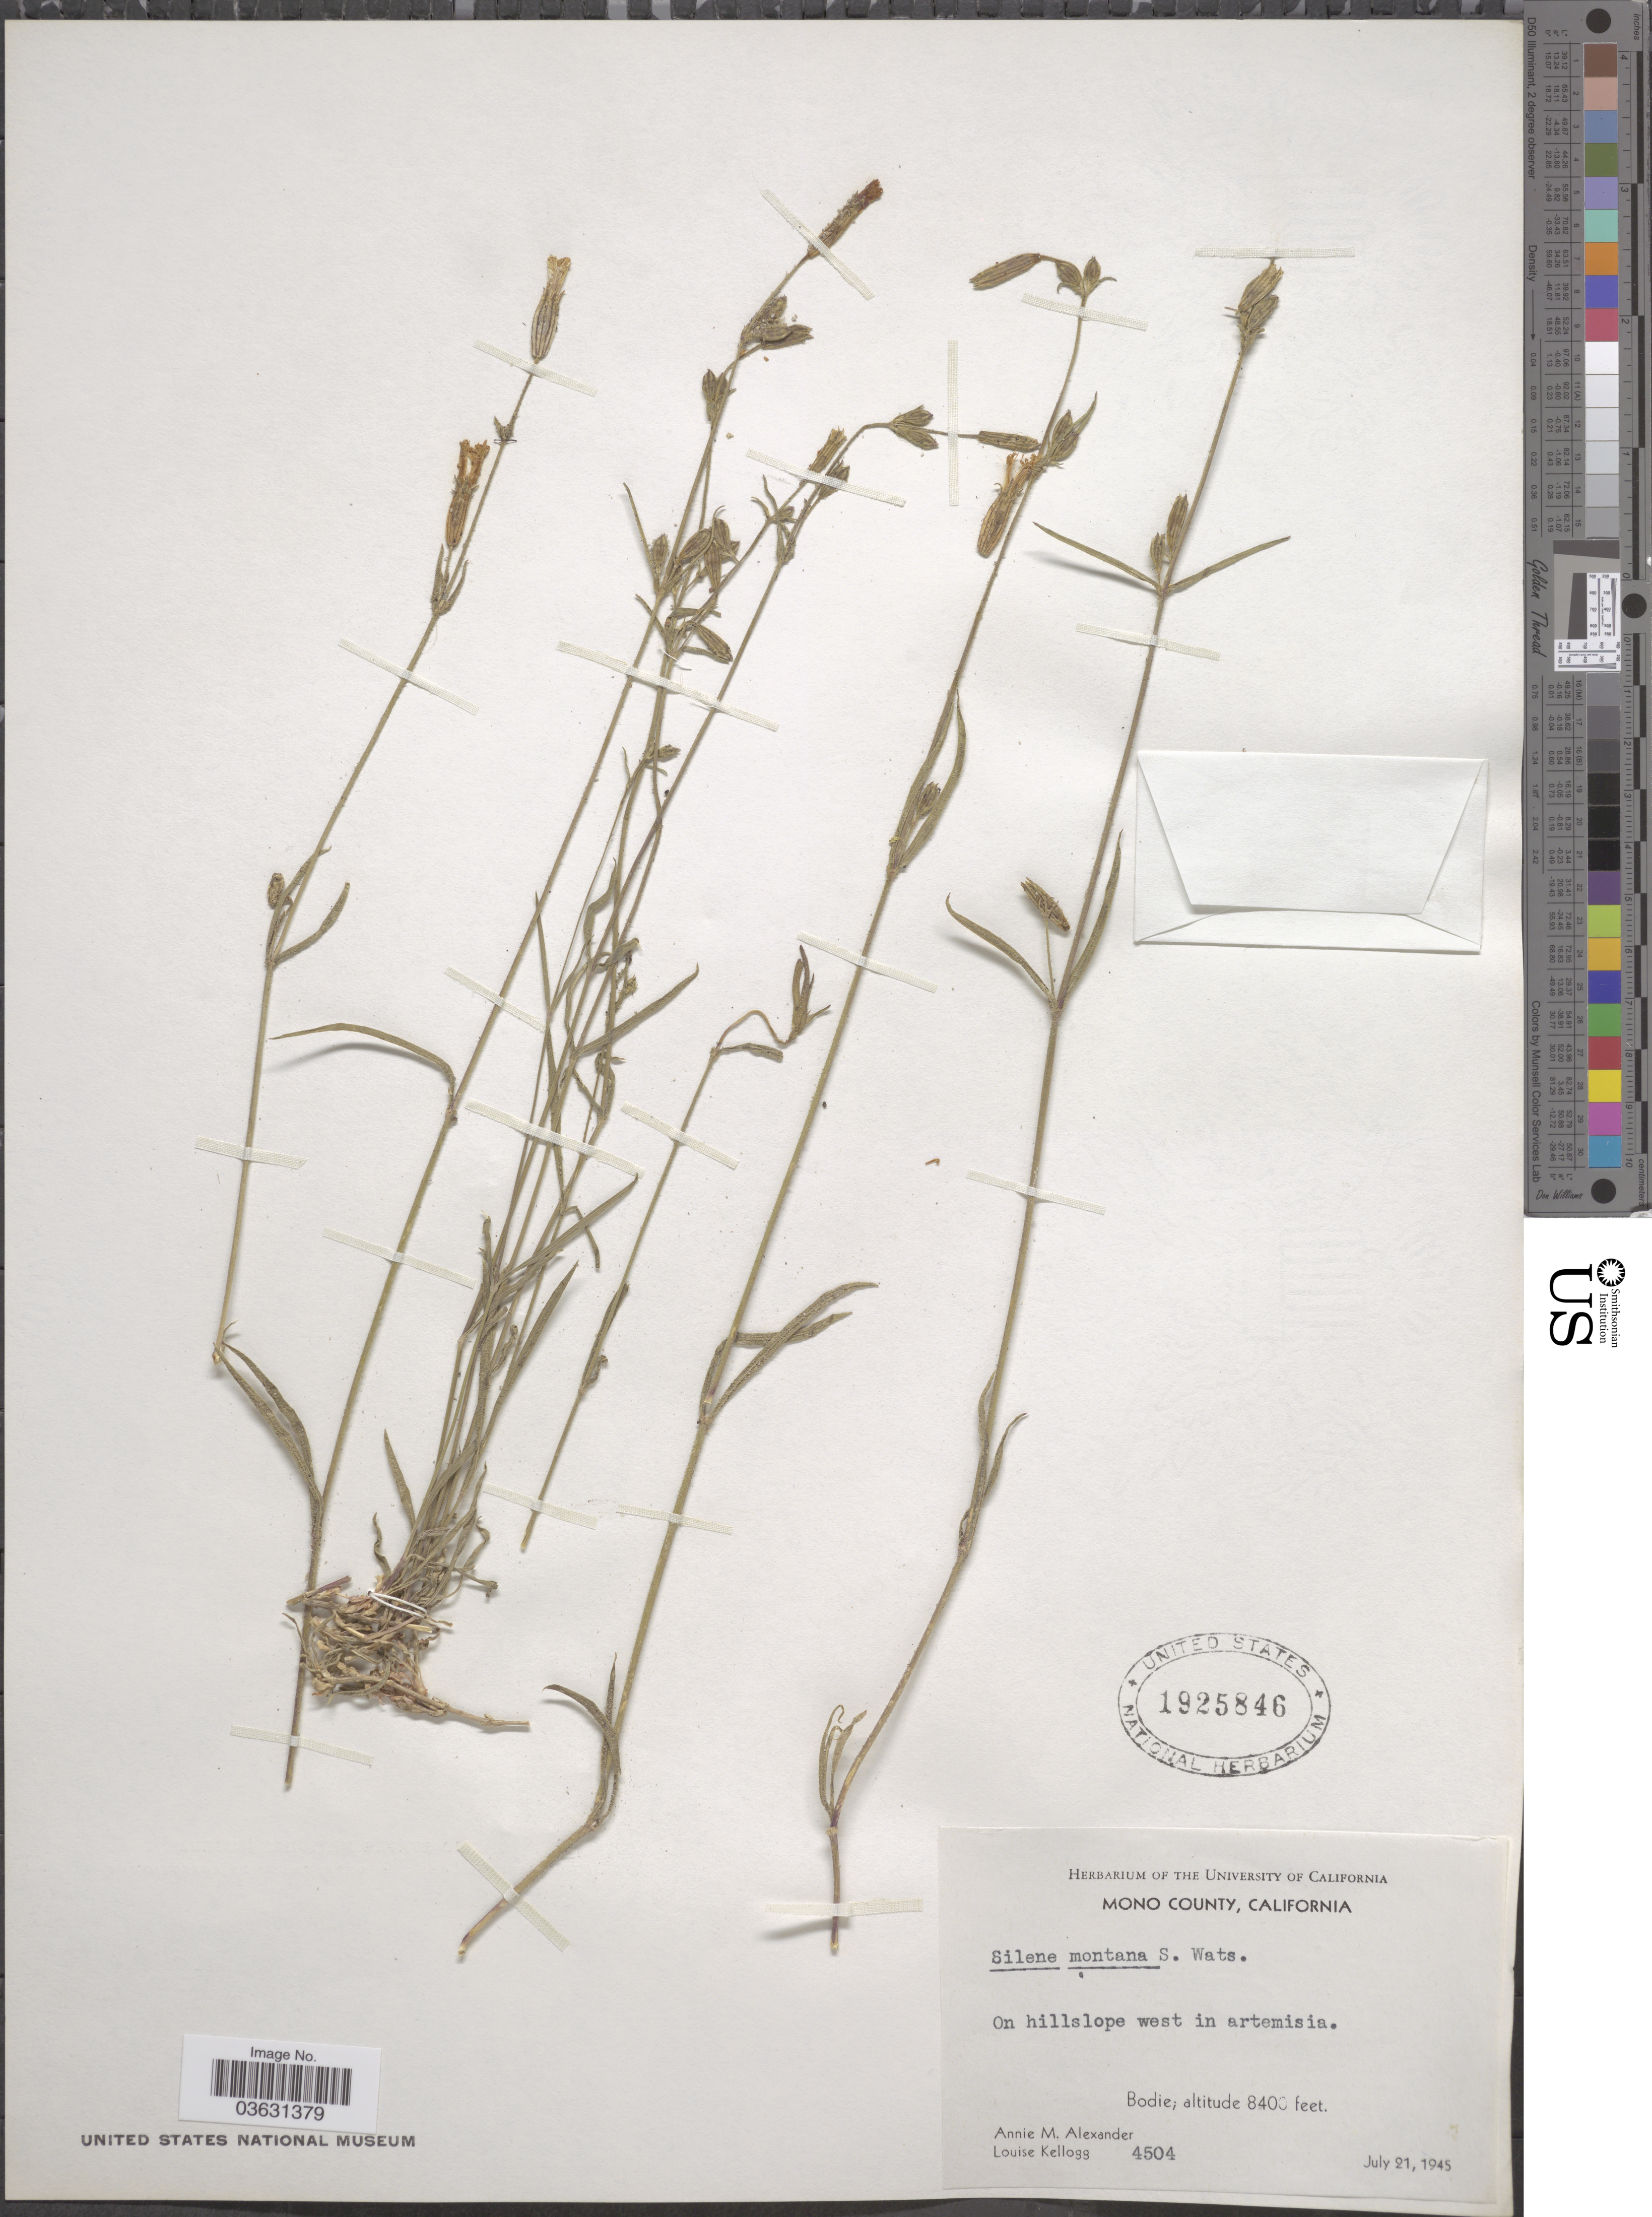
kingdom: Plantae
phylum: Tracheophyta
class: Magnoliopsida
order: Caryophyllales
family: Caryophyllaceae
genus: Silene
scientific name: Silene montana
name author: Arrond.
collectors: A. M. Alexander & L. Kellogg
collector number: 4504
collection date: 1945-07-21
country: United States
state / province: California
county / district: Mono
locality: Mono County. Bodie.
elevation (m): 2560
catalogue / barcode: US 1925846